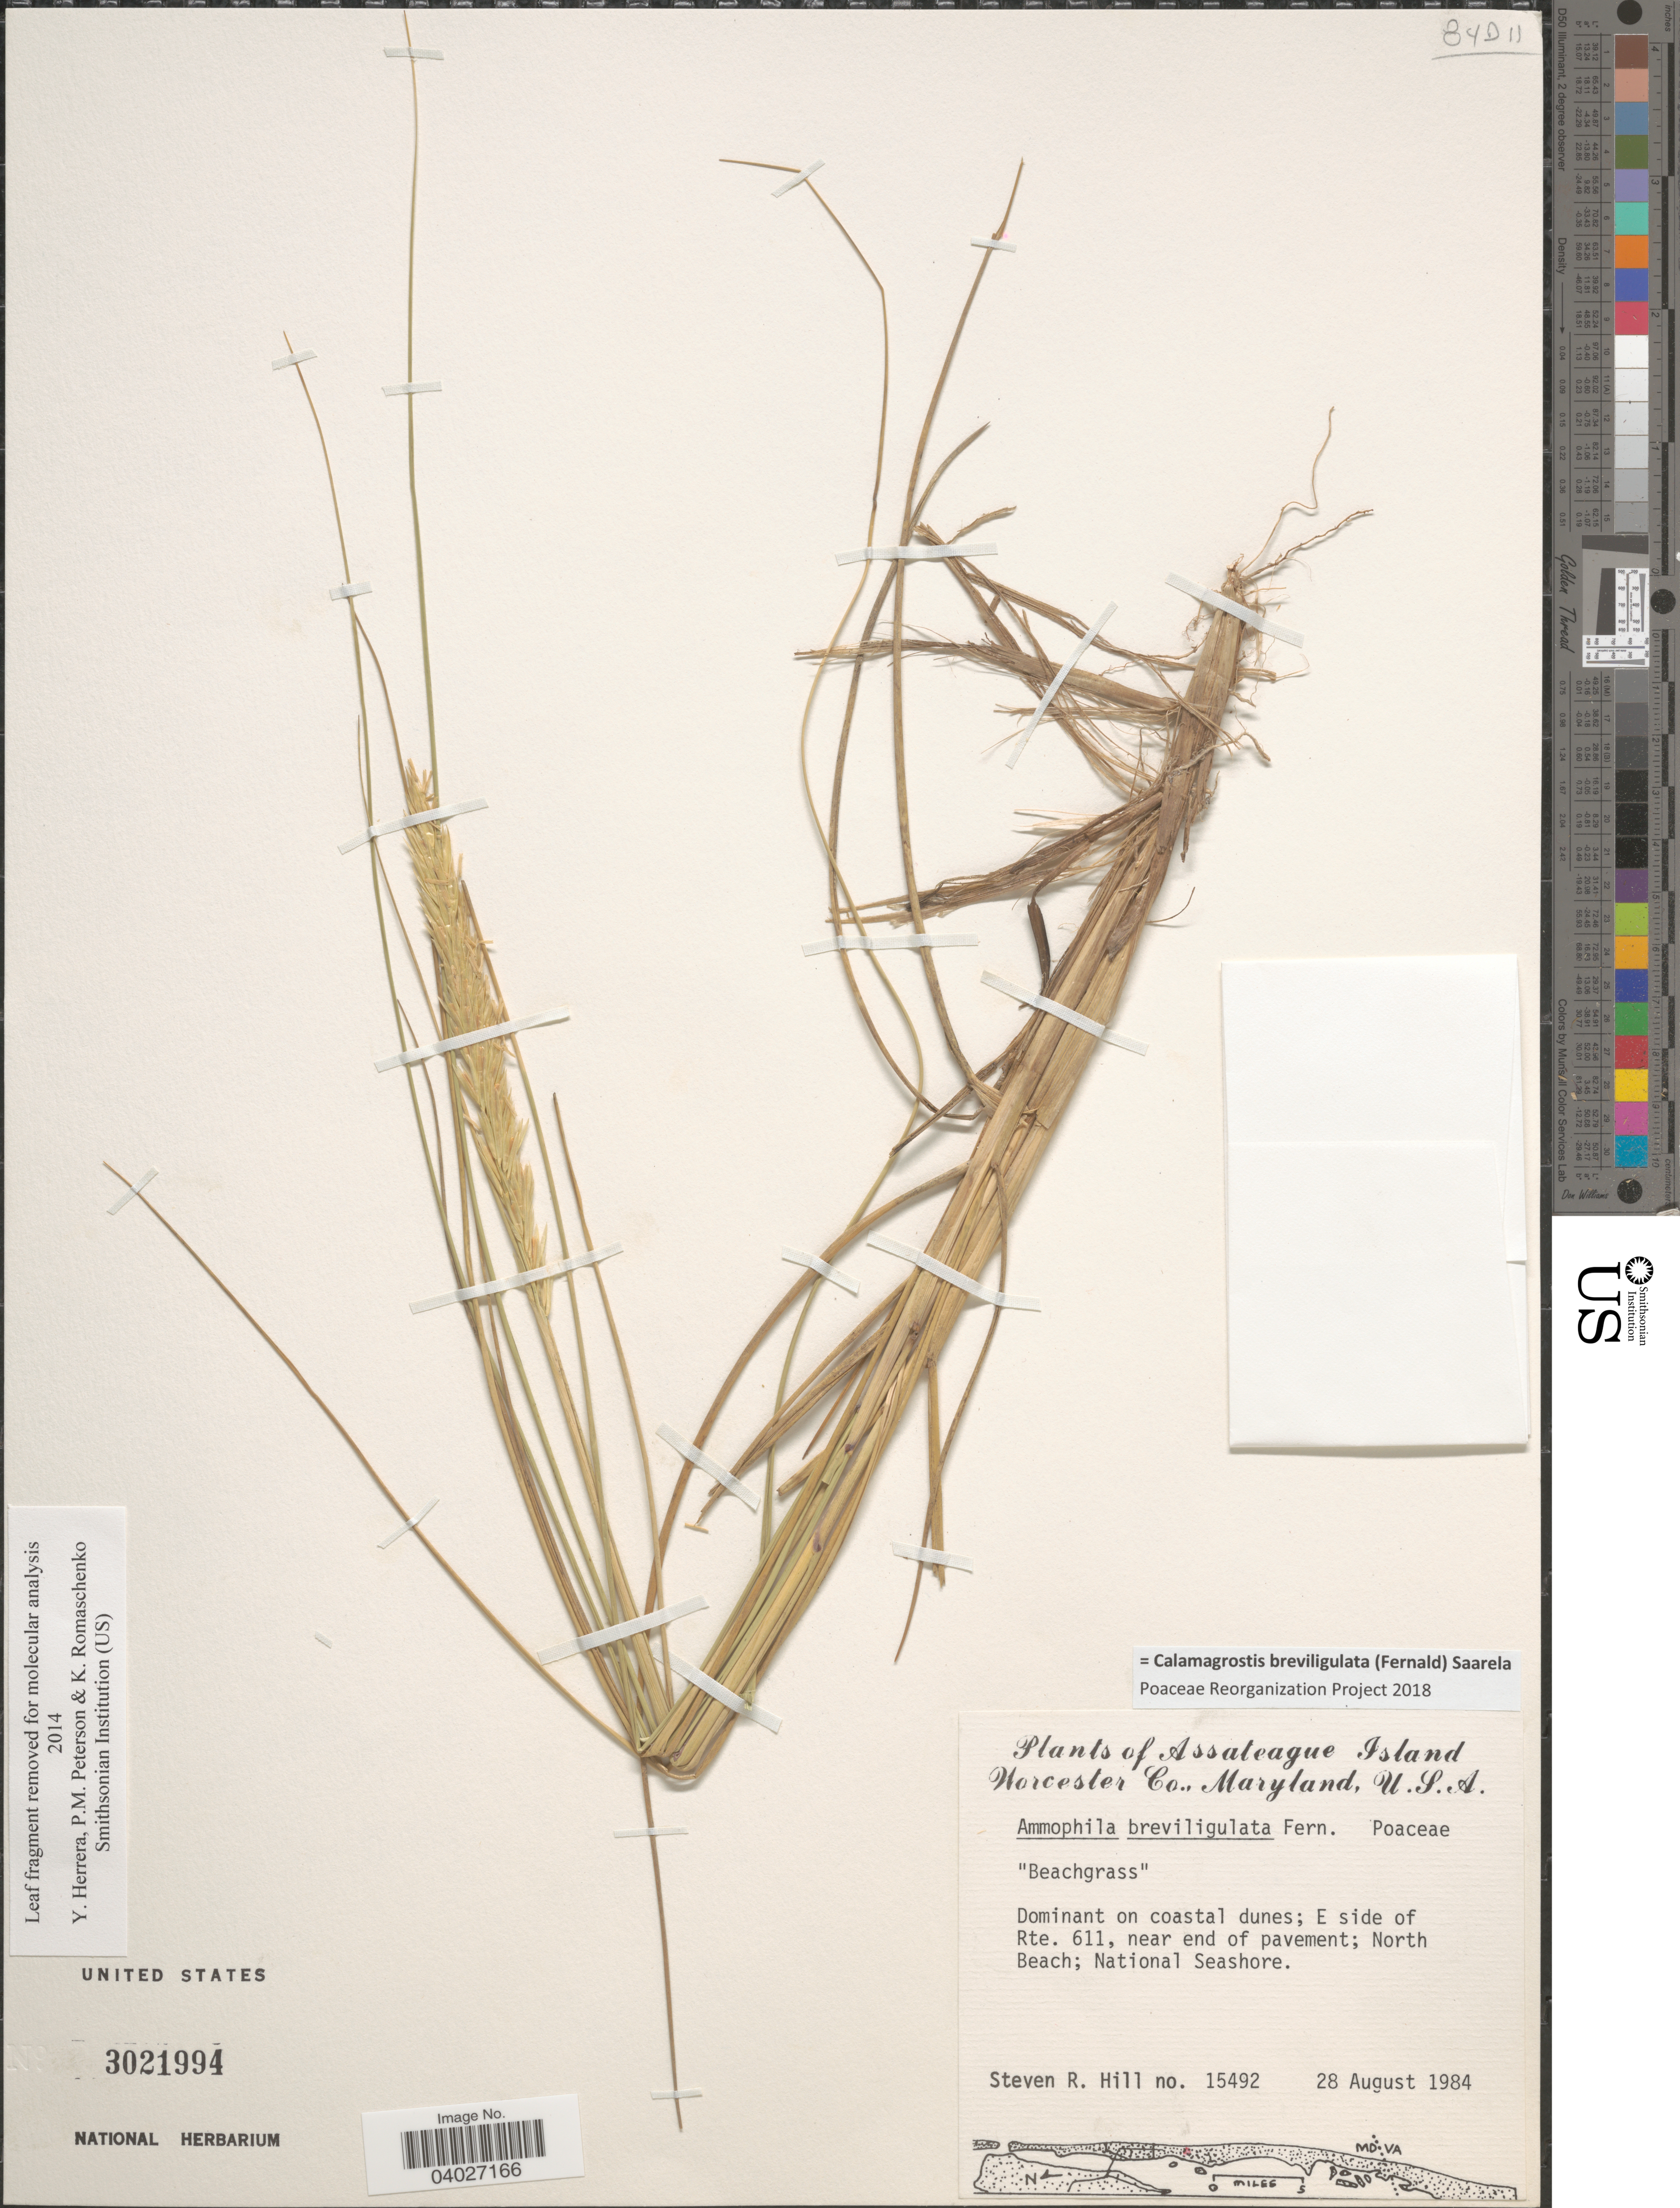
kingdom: Plantae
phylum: Tracheophyta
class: Liliopsida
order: Poales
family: Poaceae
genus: Calamagrostis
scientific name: Calamagrostis breviligulata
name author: (Fernald) Saarela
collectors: S. R. Hill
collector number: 15492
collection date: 1984-08-28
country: United States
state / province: Maryland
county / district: Worcester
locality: Assateague Island. Worcester Co. E side of Rte. 611, near end of pavement; North Beach; National Seashore.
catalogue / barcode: US 3021994